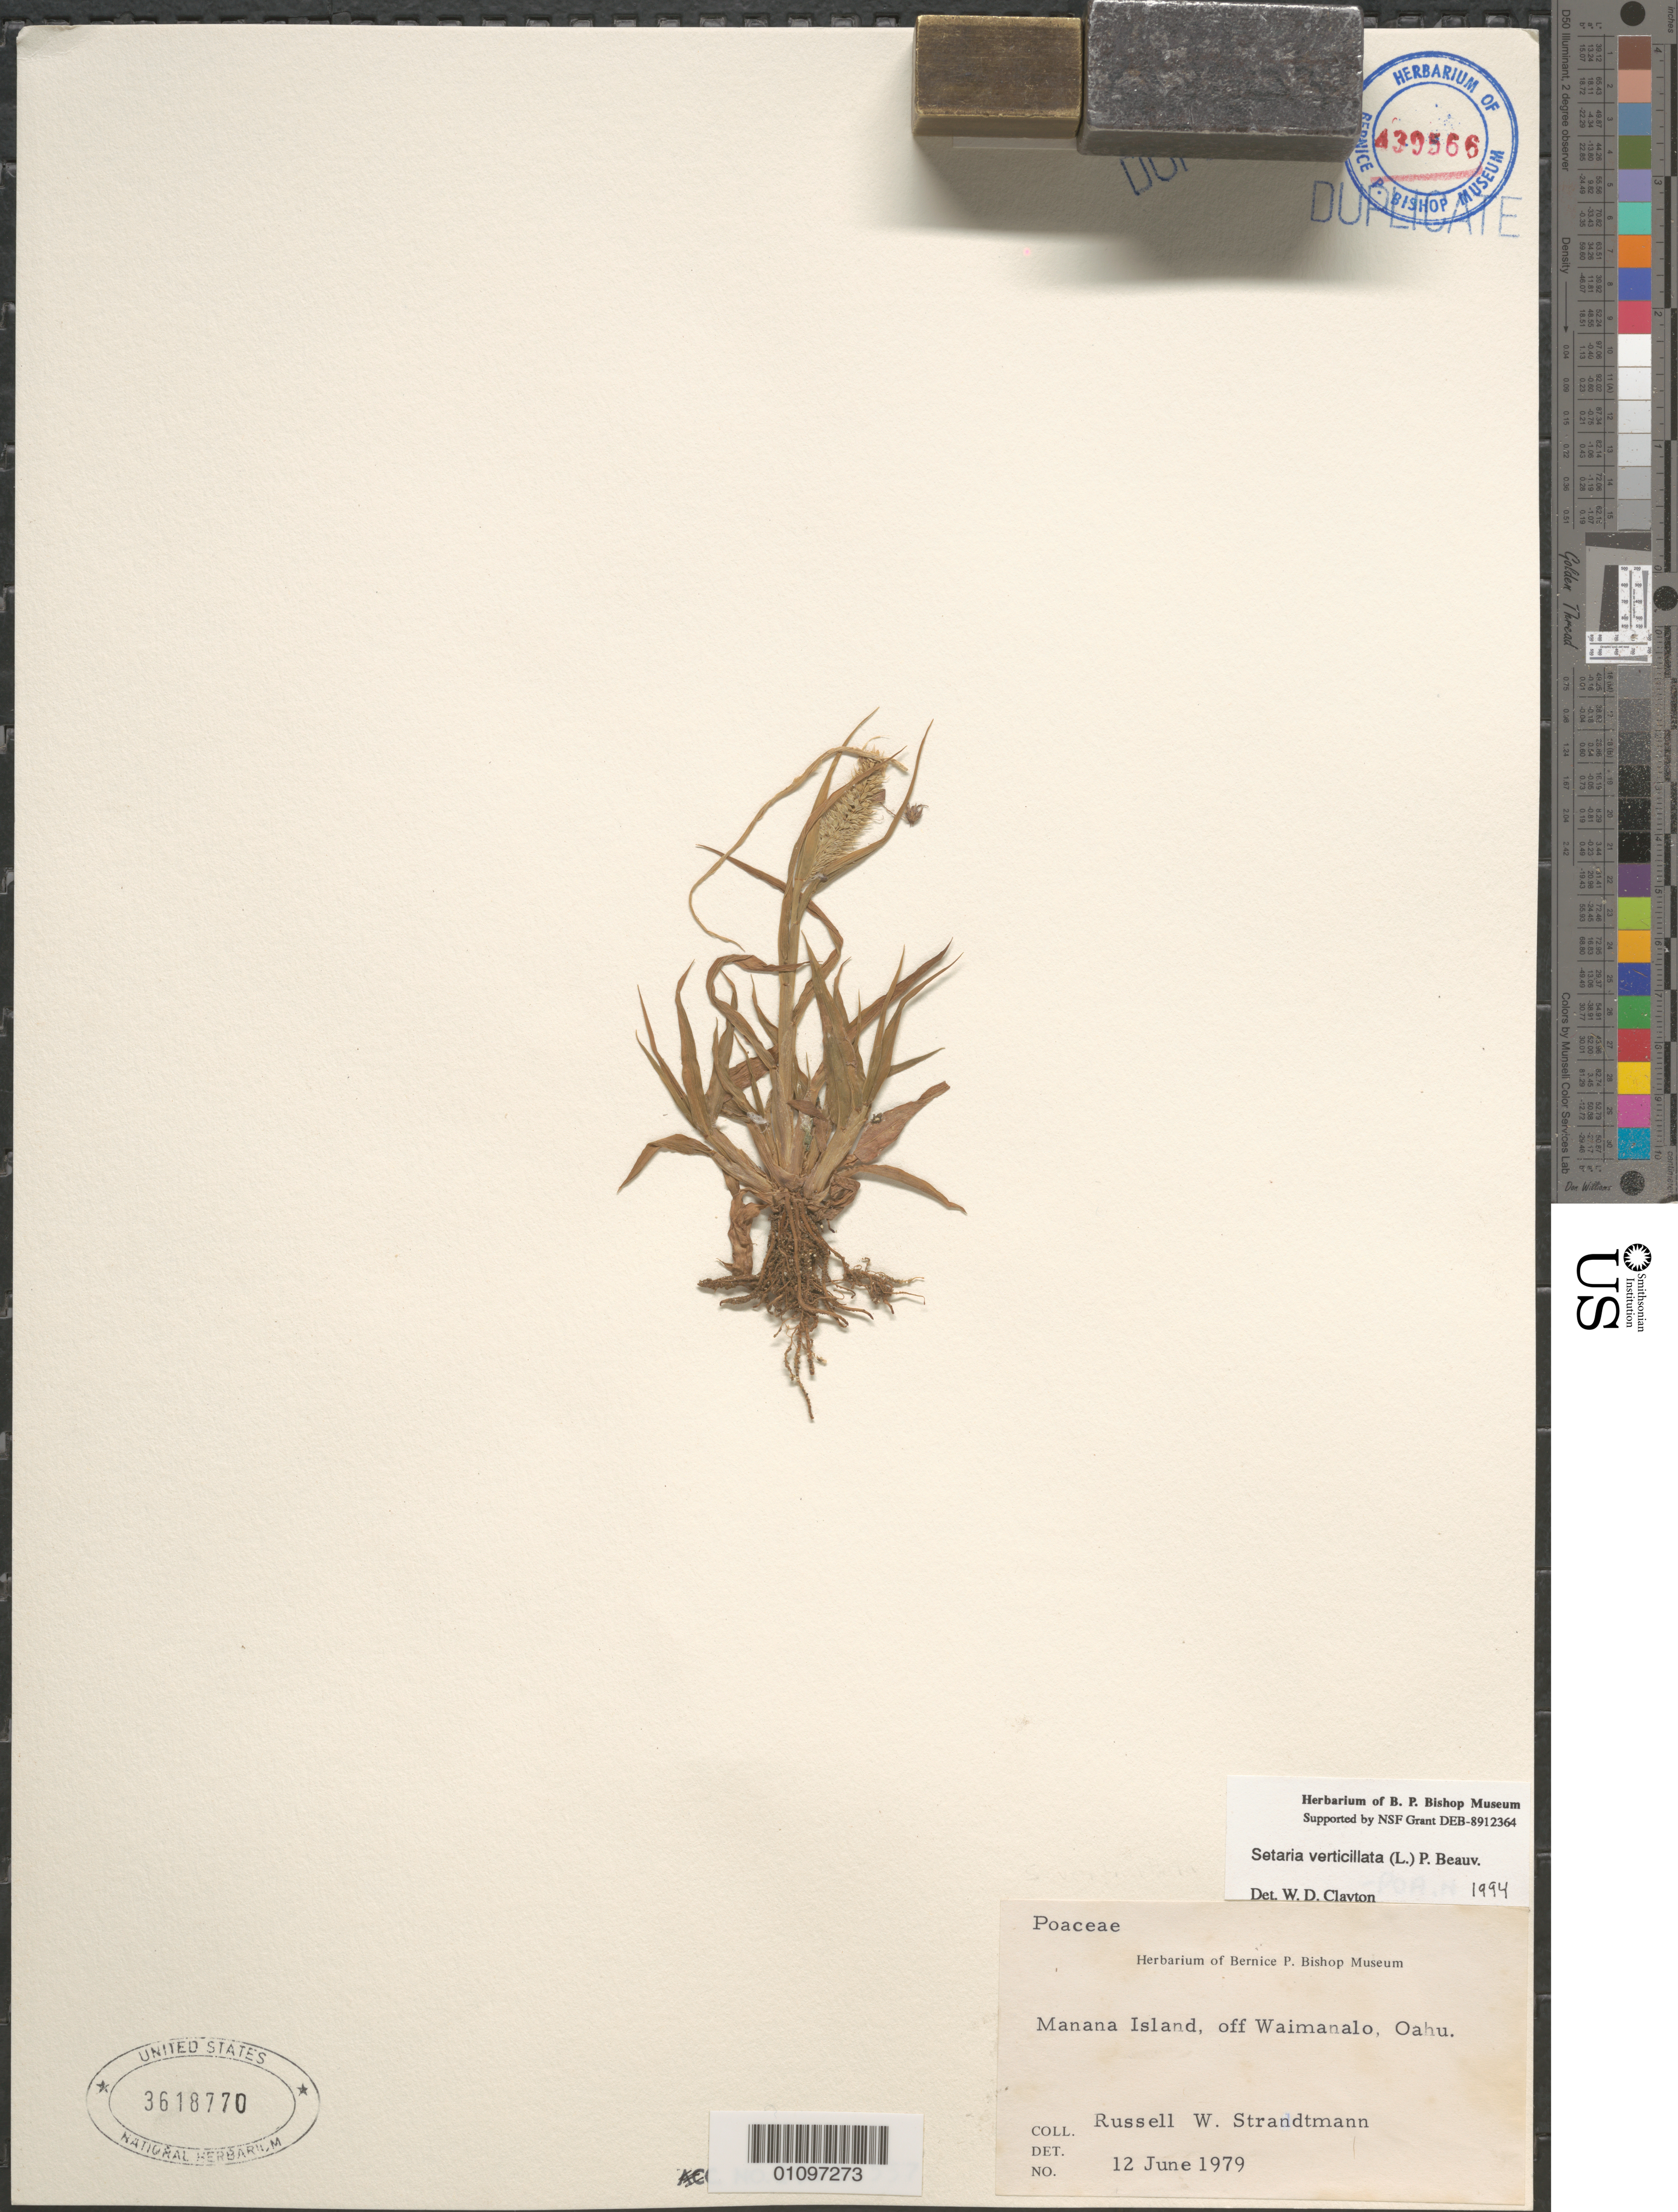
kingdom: Plantae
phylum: Tracheophyta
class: Liliopsida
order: Poales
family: Poaceae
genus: Setaria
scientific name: Setaria adhaerens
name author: (Forssk.) Chiov.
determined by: Wagner, W. L., (BOT), Smithsonian Institution - National Museum of Natural History (UNITED STATES)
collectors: R. Strandtmann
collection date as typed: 12 Jun 1979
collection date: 1979-06-12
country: United States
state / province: Hawaii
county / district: Honolulu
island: Oahu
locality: Waimanalo, Manana island.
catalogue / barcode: US 3618770